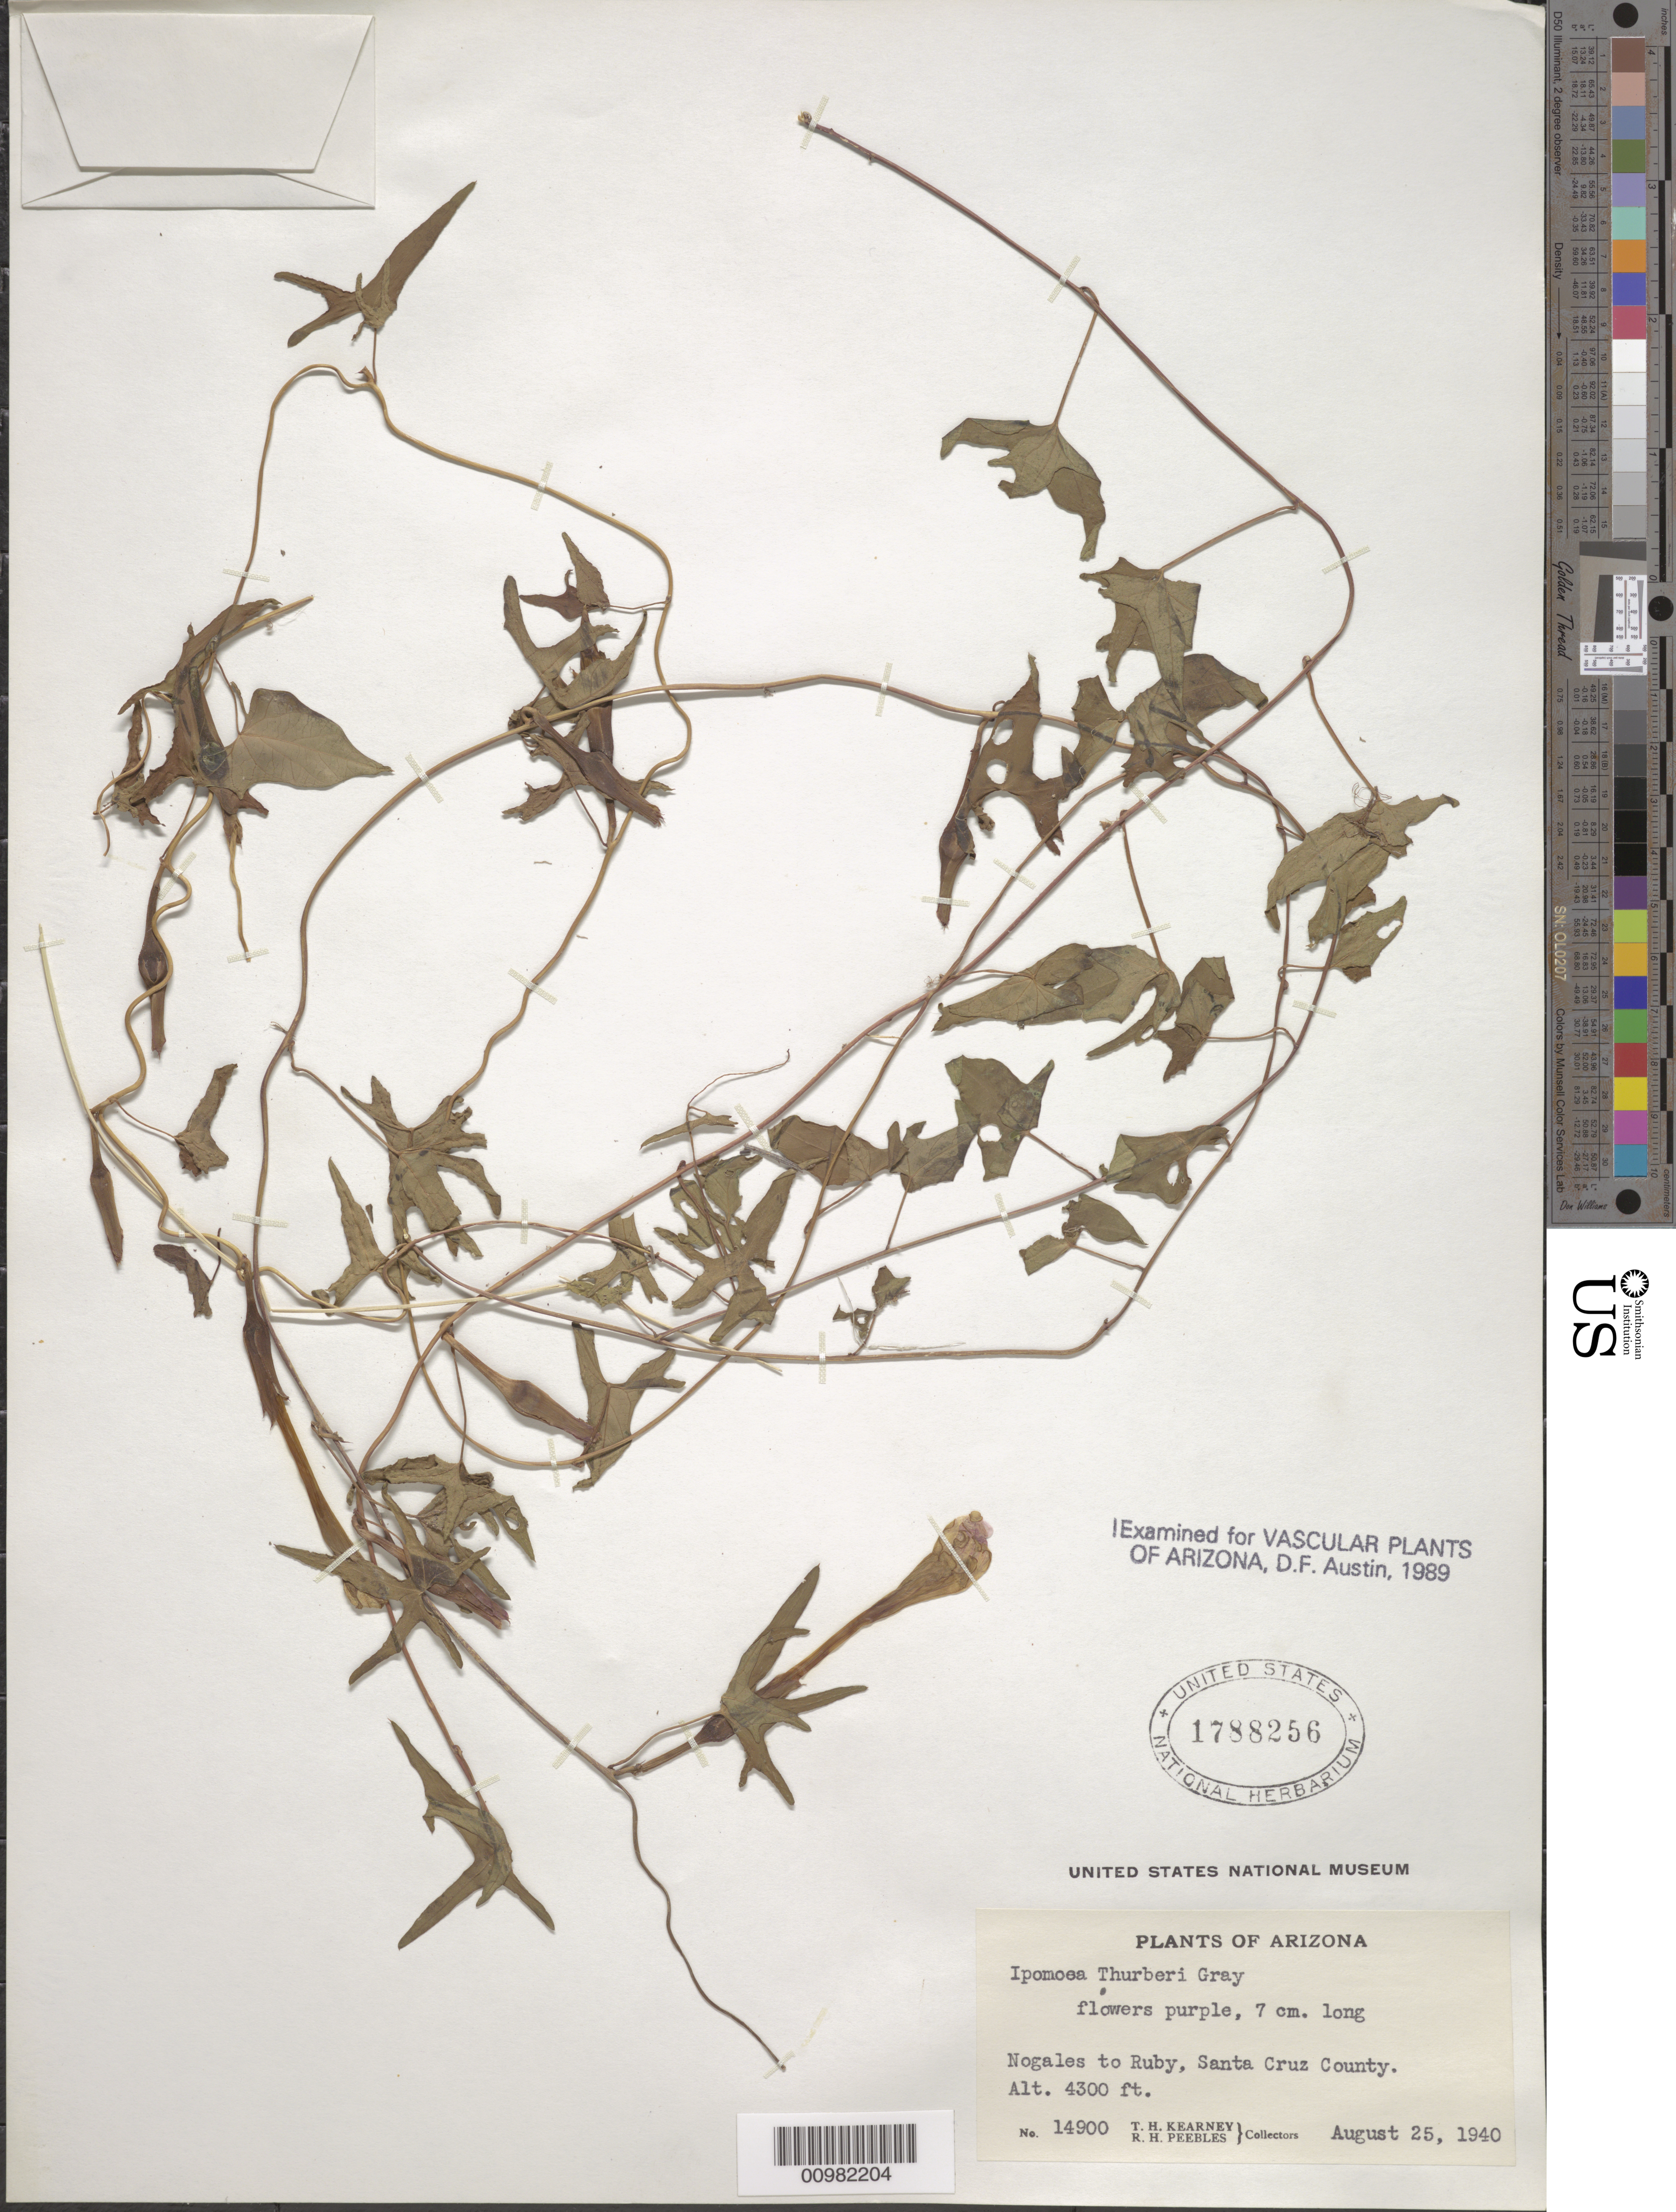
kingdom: Plantae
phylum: Tracheophyta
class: Magnoliopsida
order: Solanales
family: Convolvulaceae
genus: Ipomoea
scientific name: Ipomoea thurberi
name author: A. Gray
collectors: T. H. Kearney & R. H. Peebles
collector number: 14900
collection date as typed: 25 Aug 1940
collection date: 1940-08-25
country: United States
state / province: Arizona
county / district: Santa Cruz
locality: Nogales to Ruby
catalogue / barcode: US 1788256